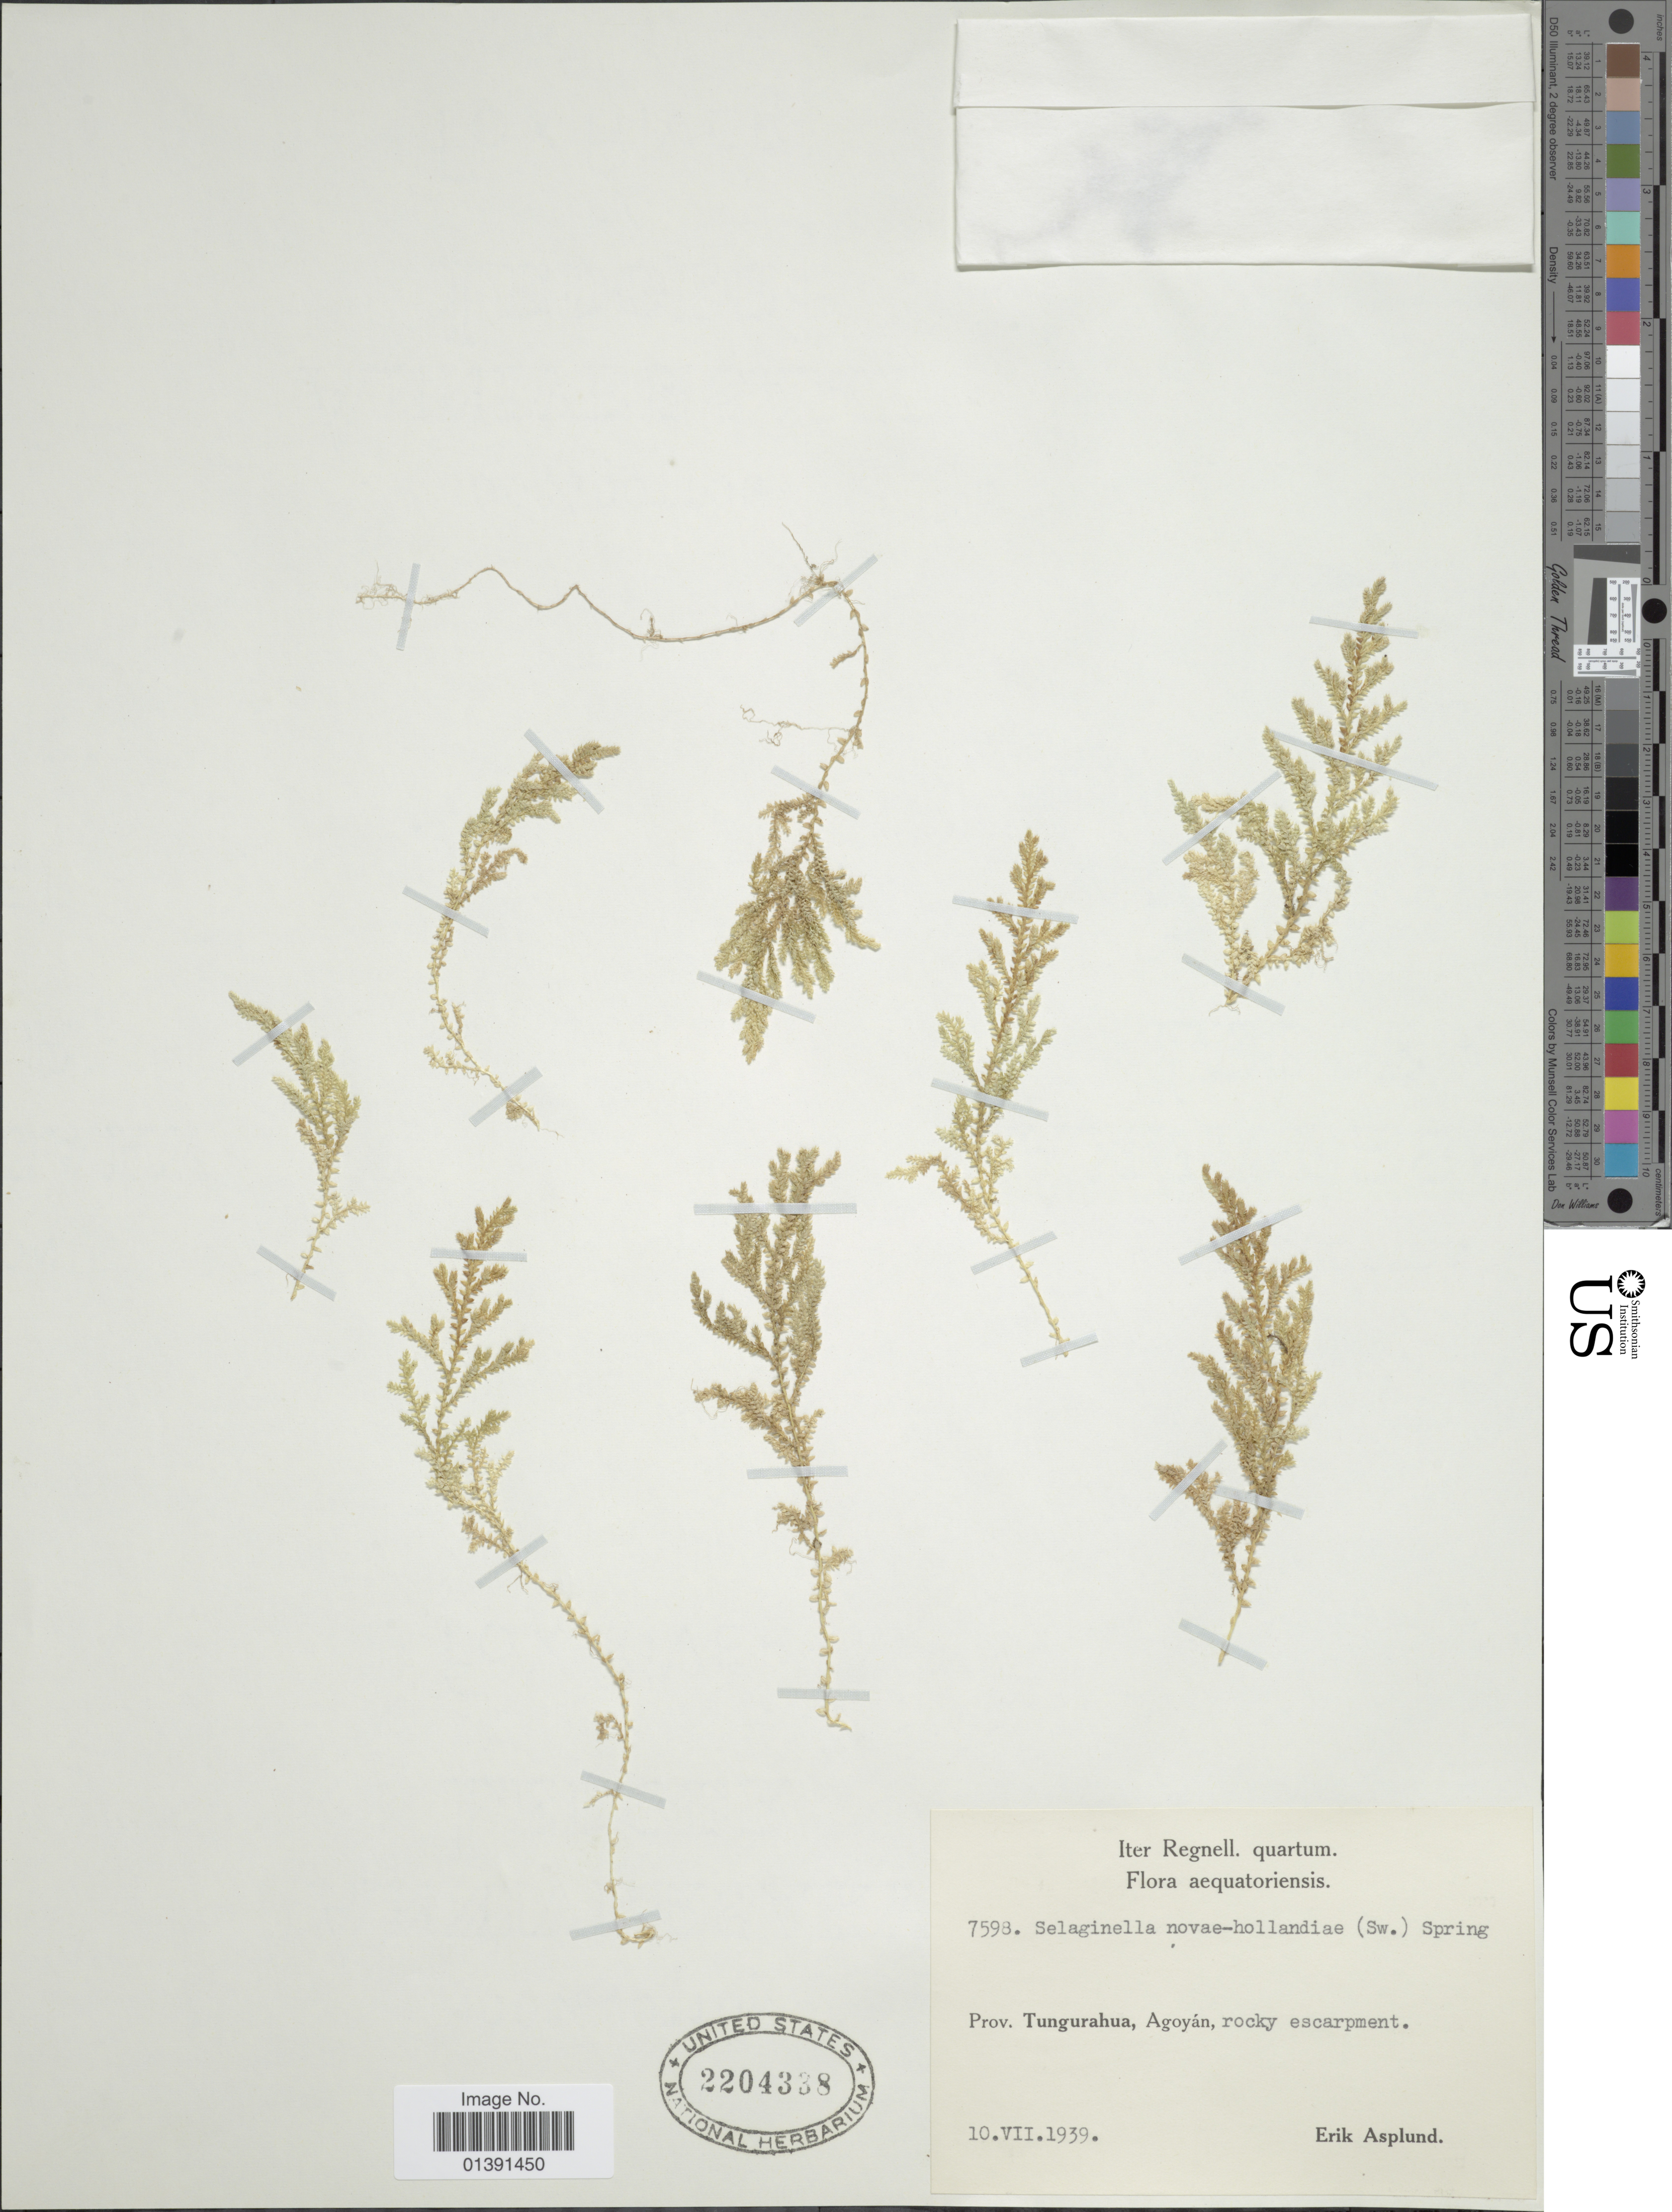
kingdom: Plantae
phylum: Tracheophyta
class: Lycopodiopsida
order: Selaginellales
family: Selaginellaceae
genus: Selaginella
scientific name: Selaginella novae-hollandiae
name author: (Sw.) Spring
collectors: E. Asplund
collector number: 7598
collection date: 1939-07-10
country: Ecuador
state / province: Tungurahua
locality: Aequatoriensis, Agoyán, rocky escarpment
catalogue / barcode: US 2204338